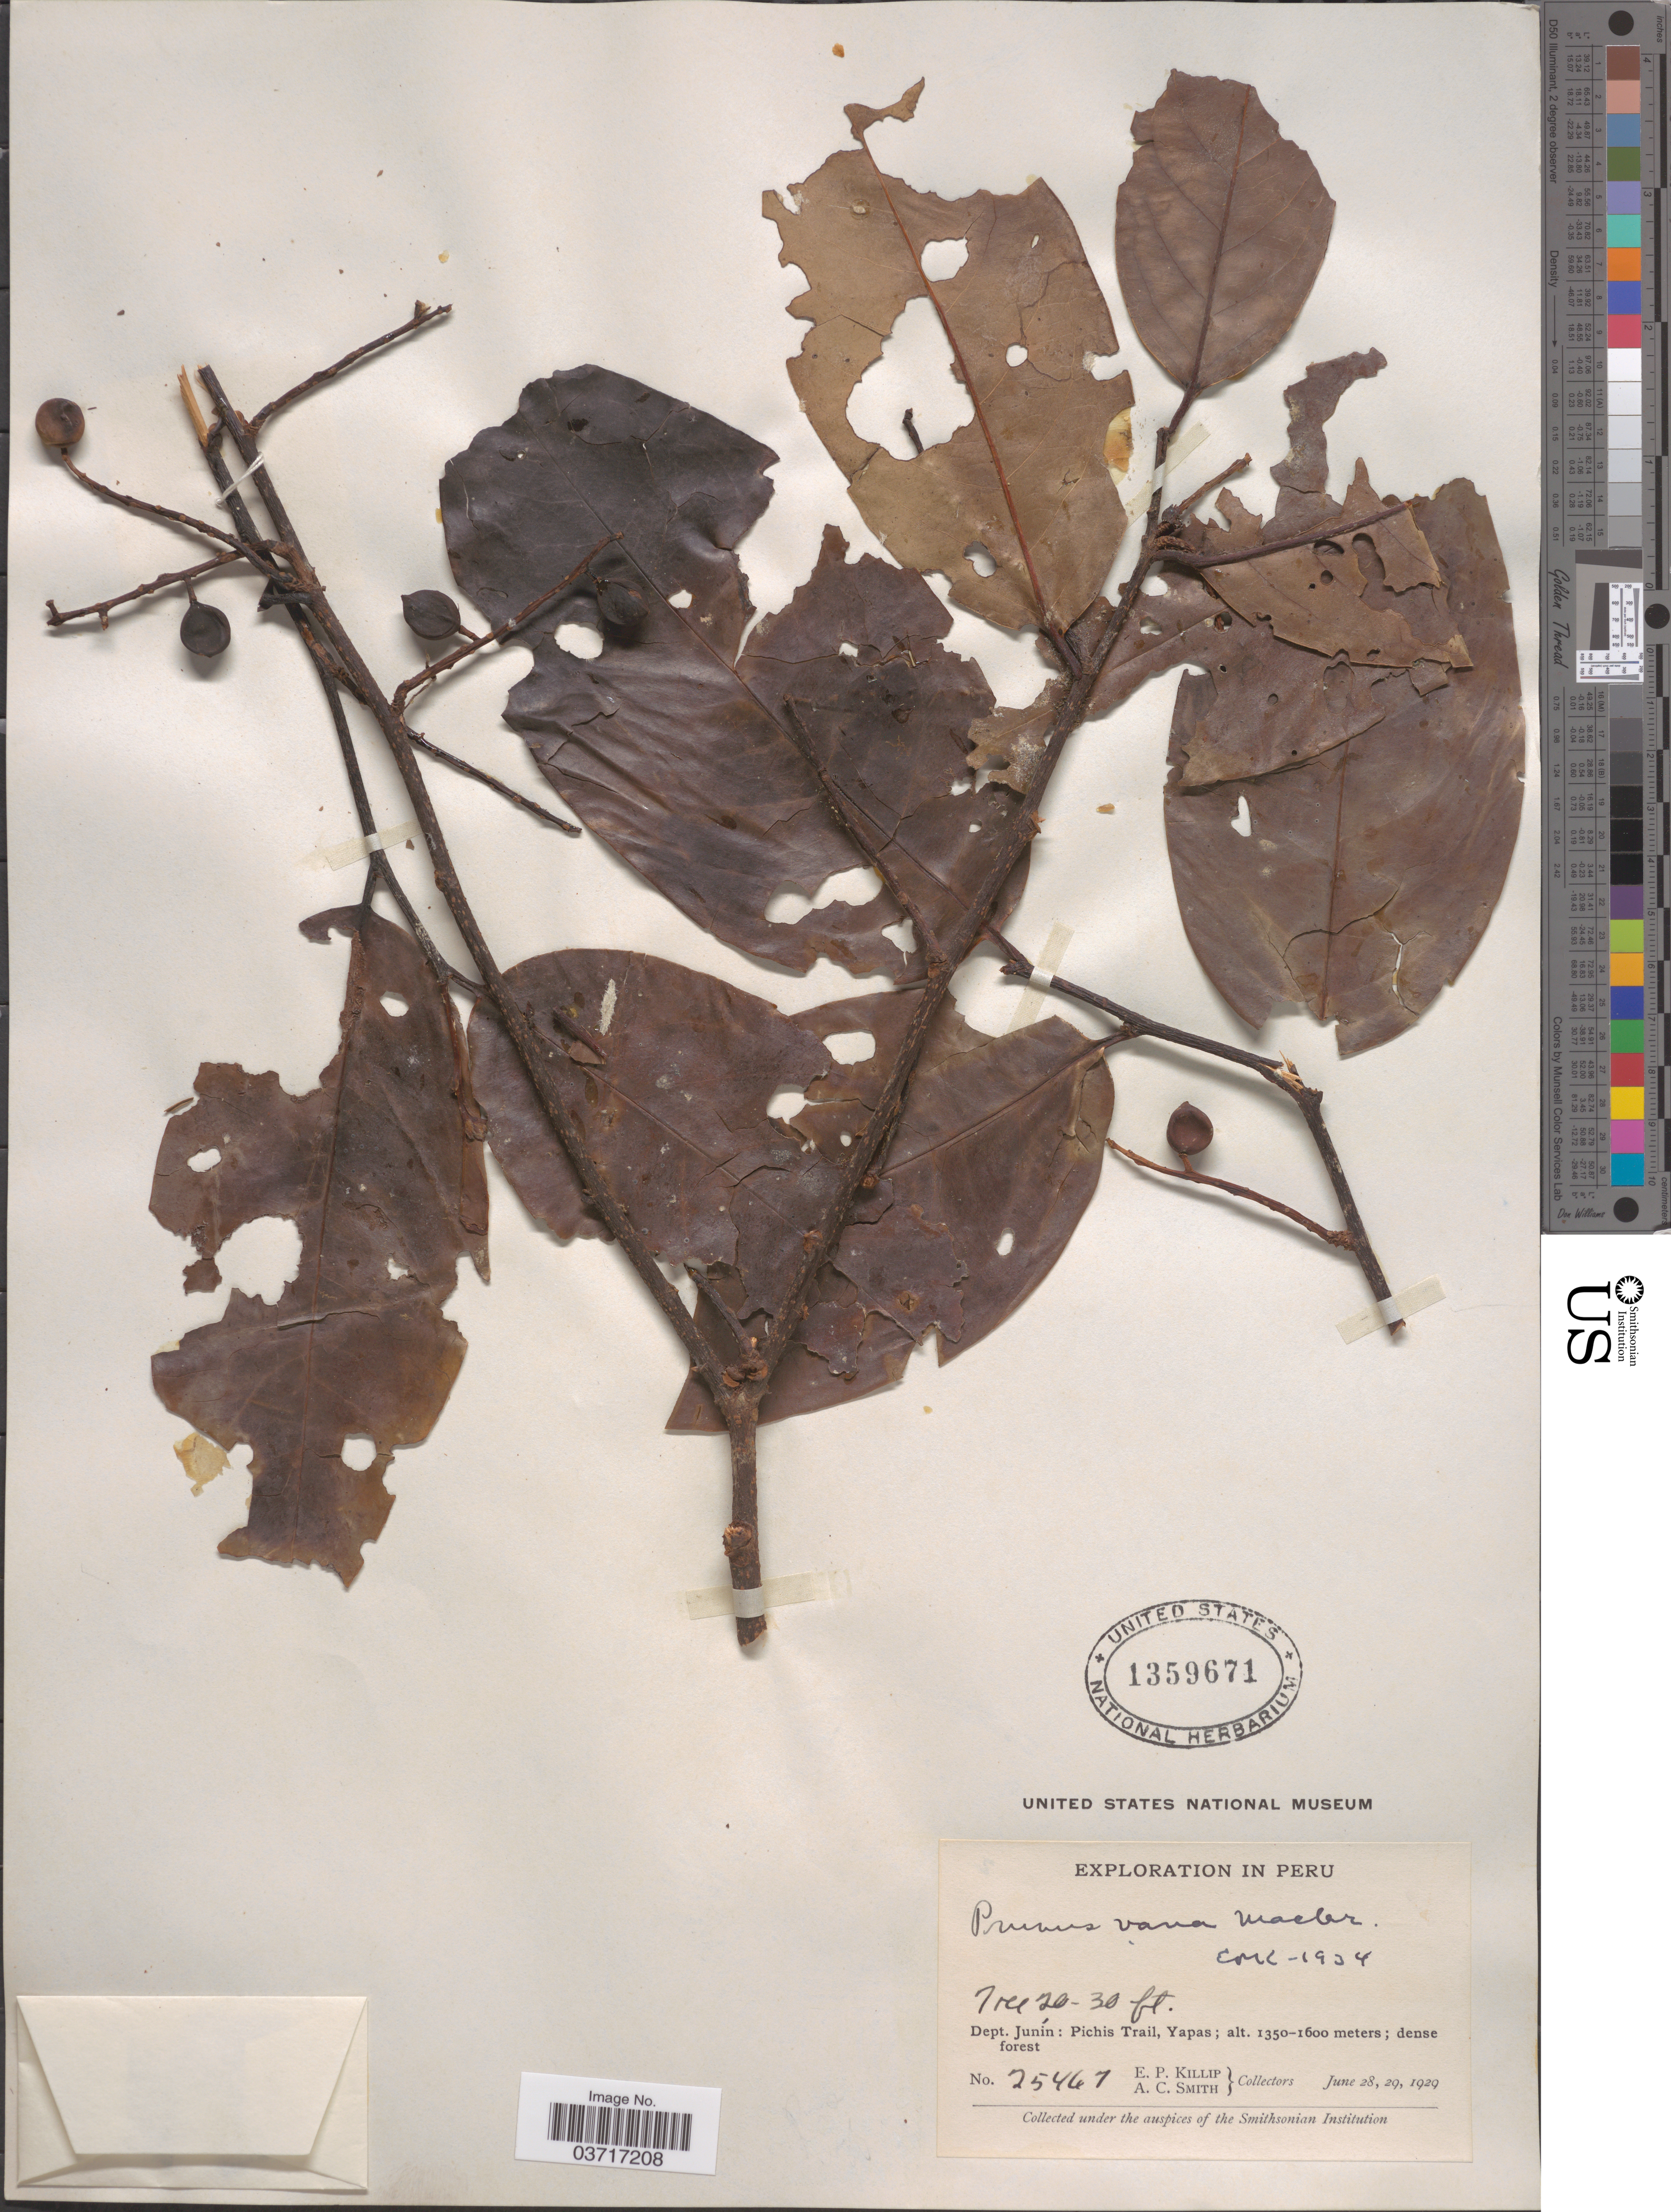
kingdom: Plantae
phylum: Tracheophyta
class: Magnoliopsida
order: Rosales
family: Rosaceae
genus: Prunus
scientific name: Prunus vana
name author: J.F. Macbr.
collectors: E. P. Killip & A. C. Smith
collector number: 25467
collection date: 1929-06-28/1929-06-29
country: Peru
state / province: Junín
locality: Dept. Junín: Pichis Trail, Yapas.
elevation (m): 1350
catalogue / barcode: US 1359671